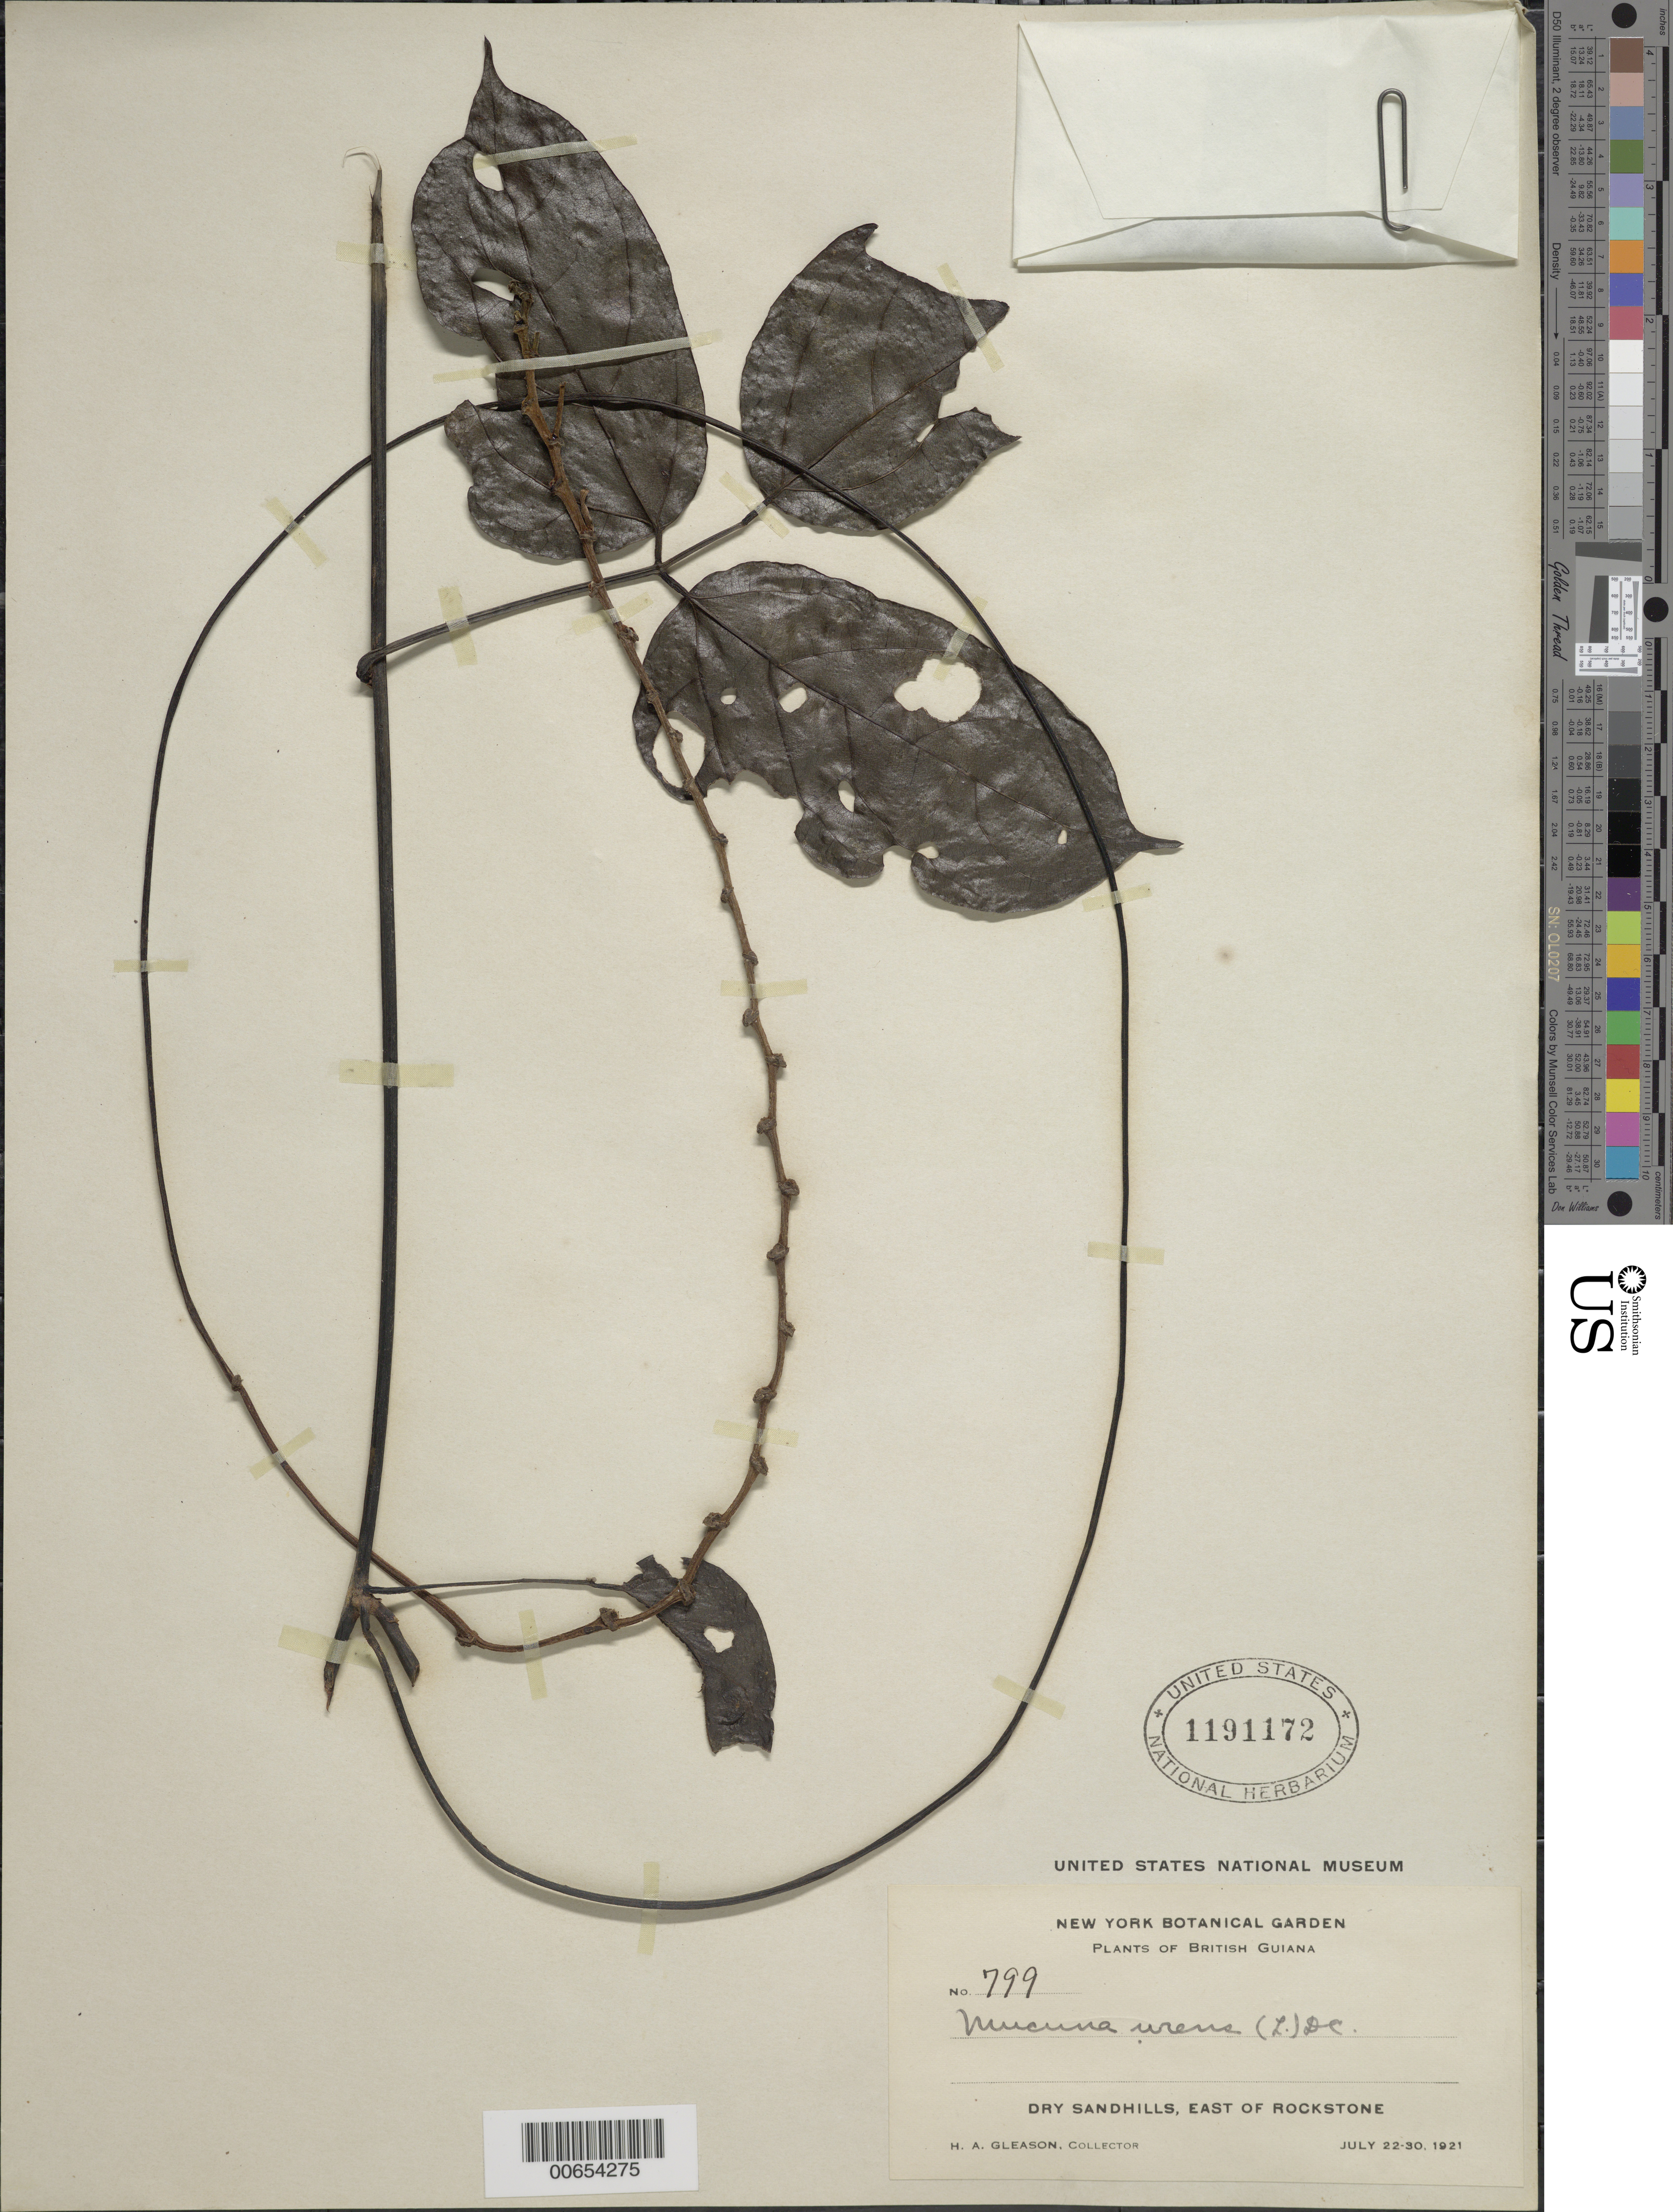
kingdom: Plantae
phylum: Tracheophyta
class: Magnoliopsida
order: Fabales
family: Fabaceae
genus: Mucuna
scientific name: Mucuna urens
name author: (L.) Medik.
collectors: H. A. Gleason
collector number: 799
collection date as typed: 22-Jul-21 to 30-Jul-21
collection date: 1921-07-22/1921-07-30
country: Guyana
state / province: U. Demerara-Berbice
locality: Rockstone, E of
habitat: Dry sandhills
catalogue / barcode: US 1191172